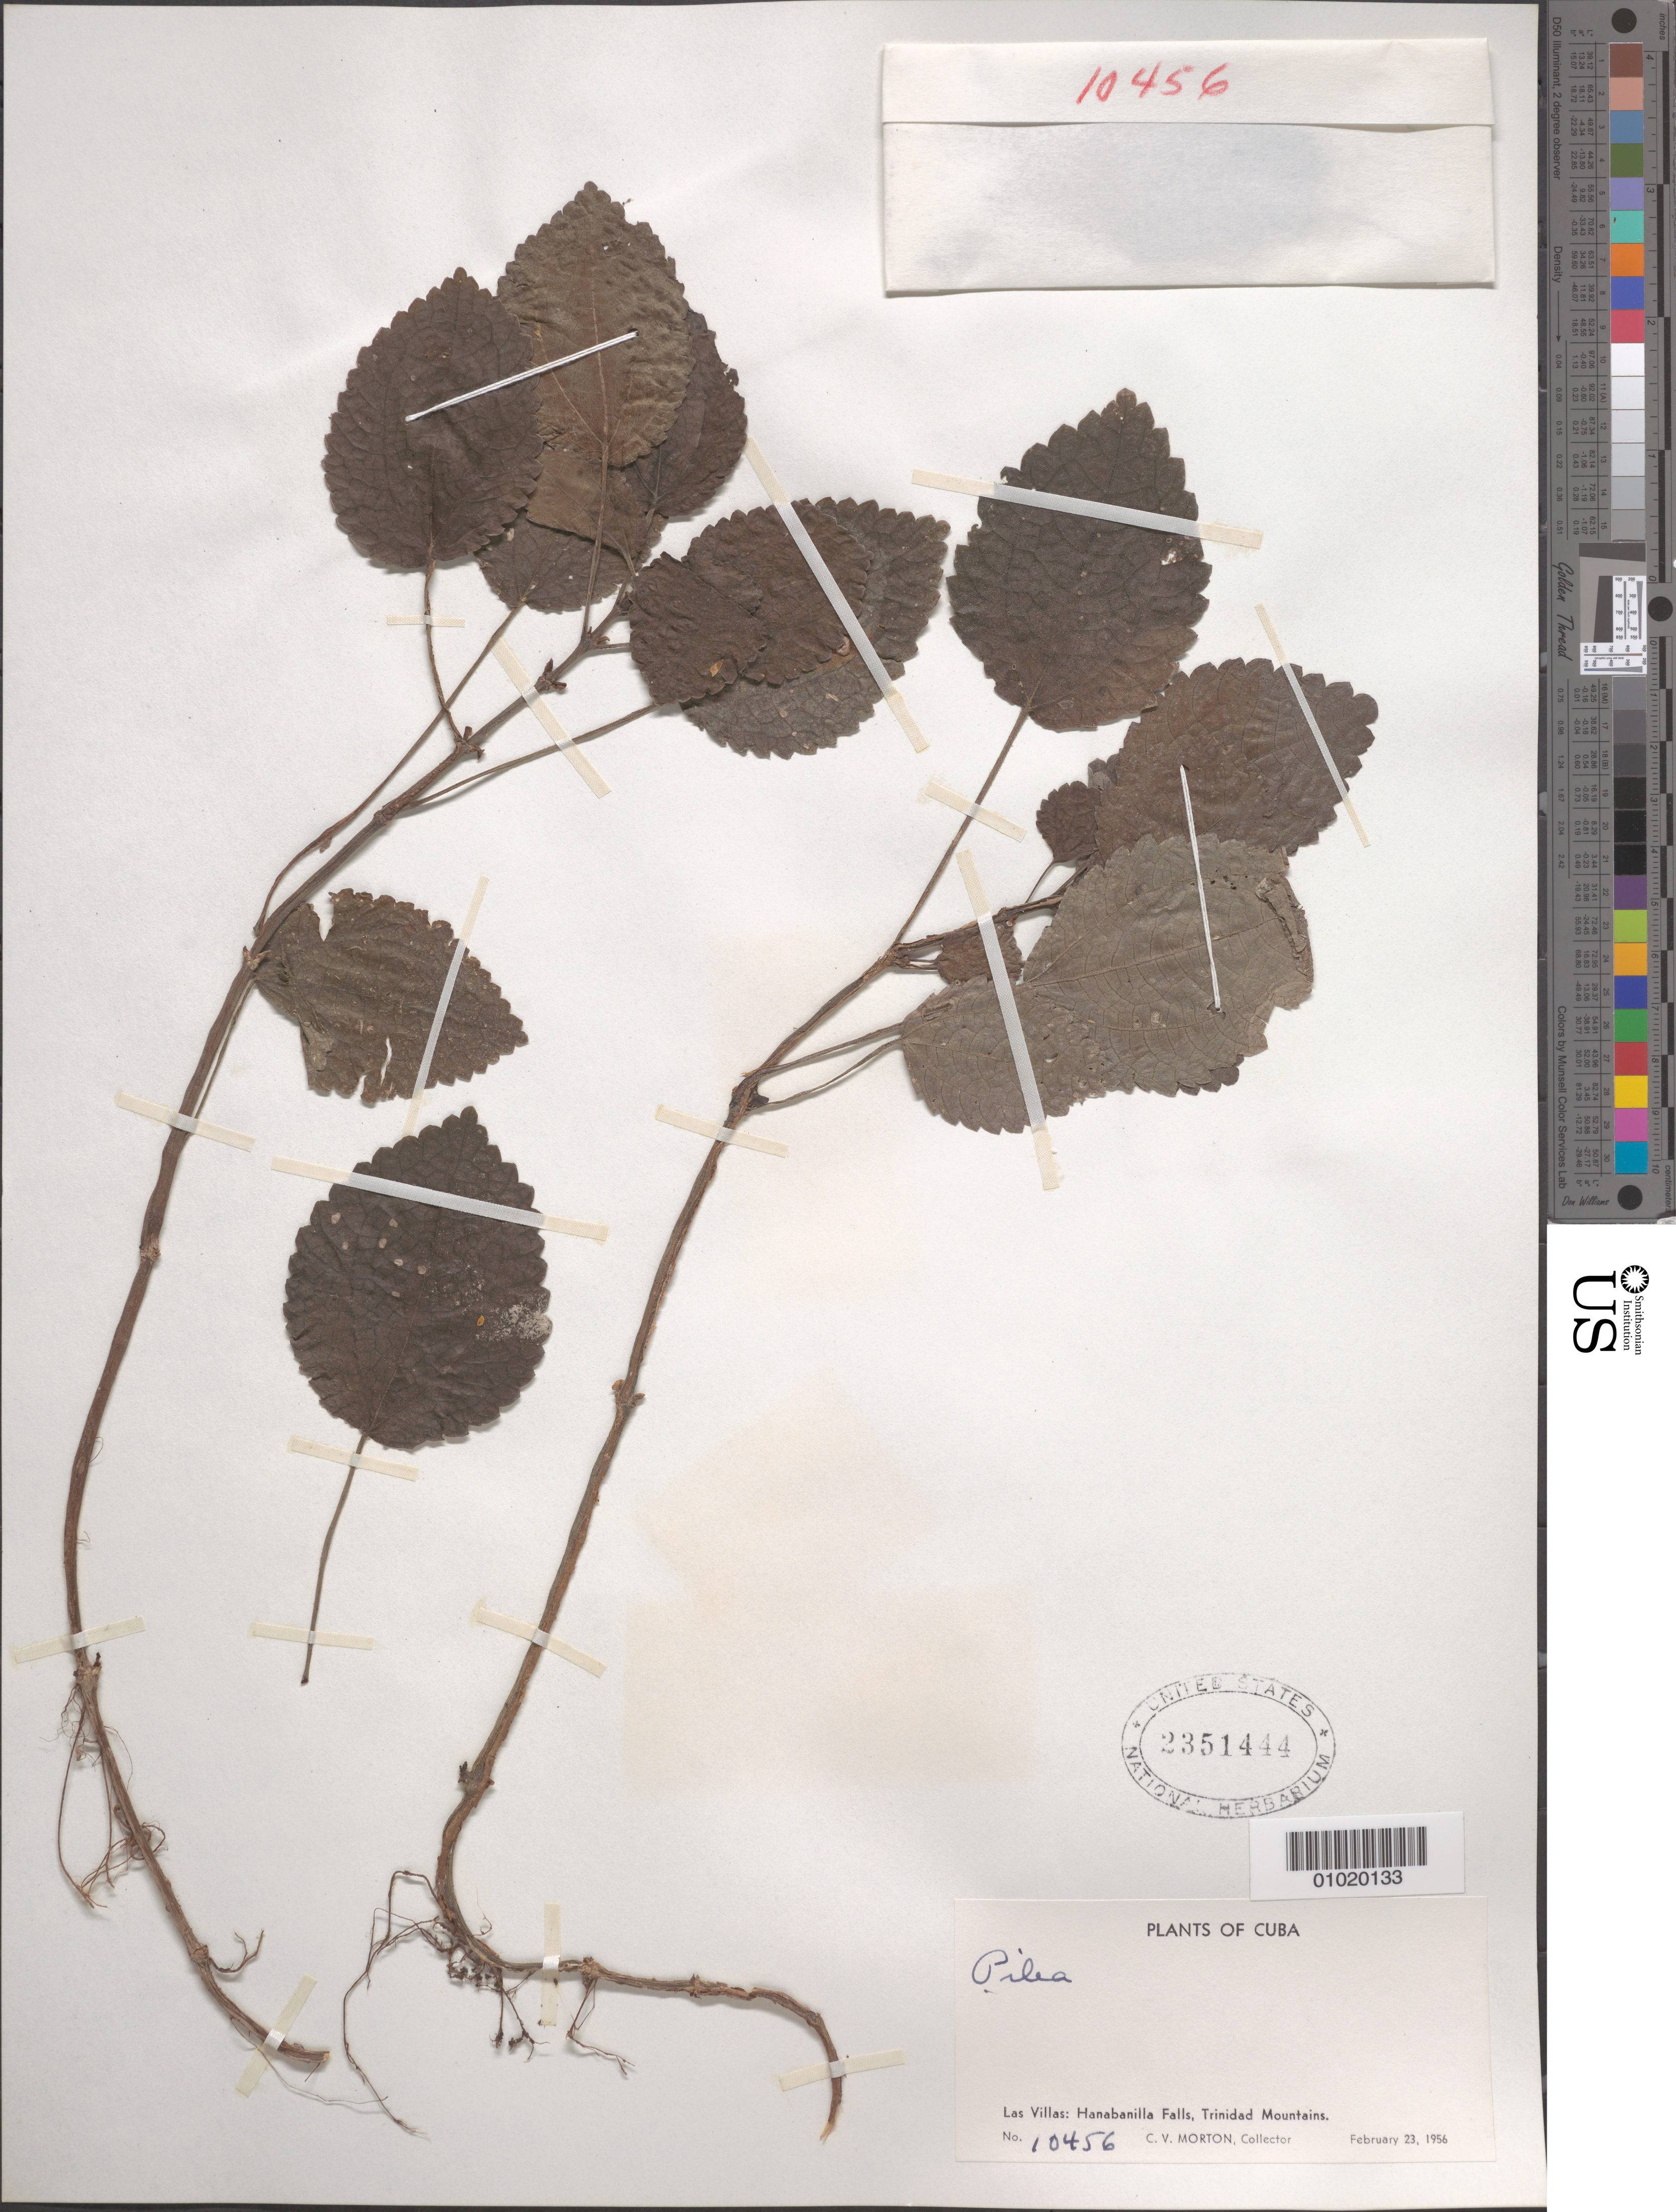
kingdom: Plantae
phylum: Tracheophyta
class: Magnoliopsida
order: Rosales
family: Urticaceae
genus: Pilea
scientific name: Pilea sp.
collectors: C. V. Morton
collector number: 10456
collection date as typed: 23 Feb 1956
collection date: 1956-02-23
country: Cuba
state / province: Las Villas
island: Cuba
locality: Hanabanilla Falls, Trinidad Mountains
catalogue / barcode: US 2351444